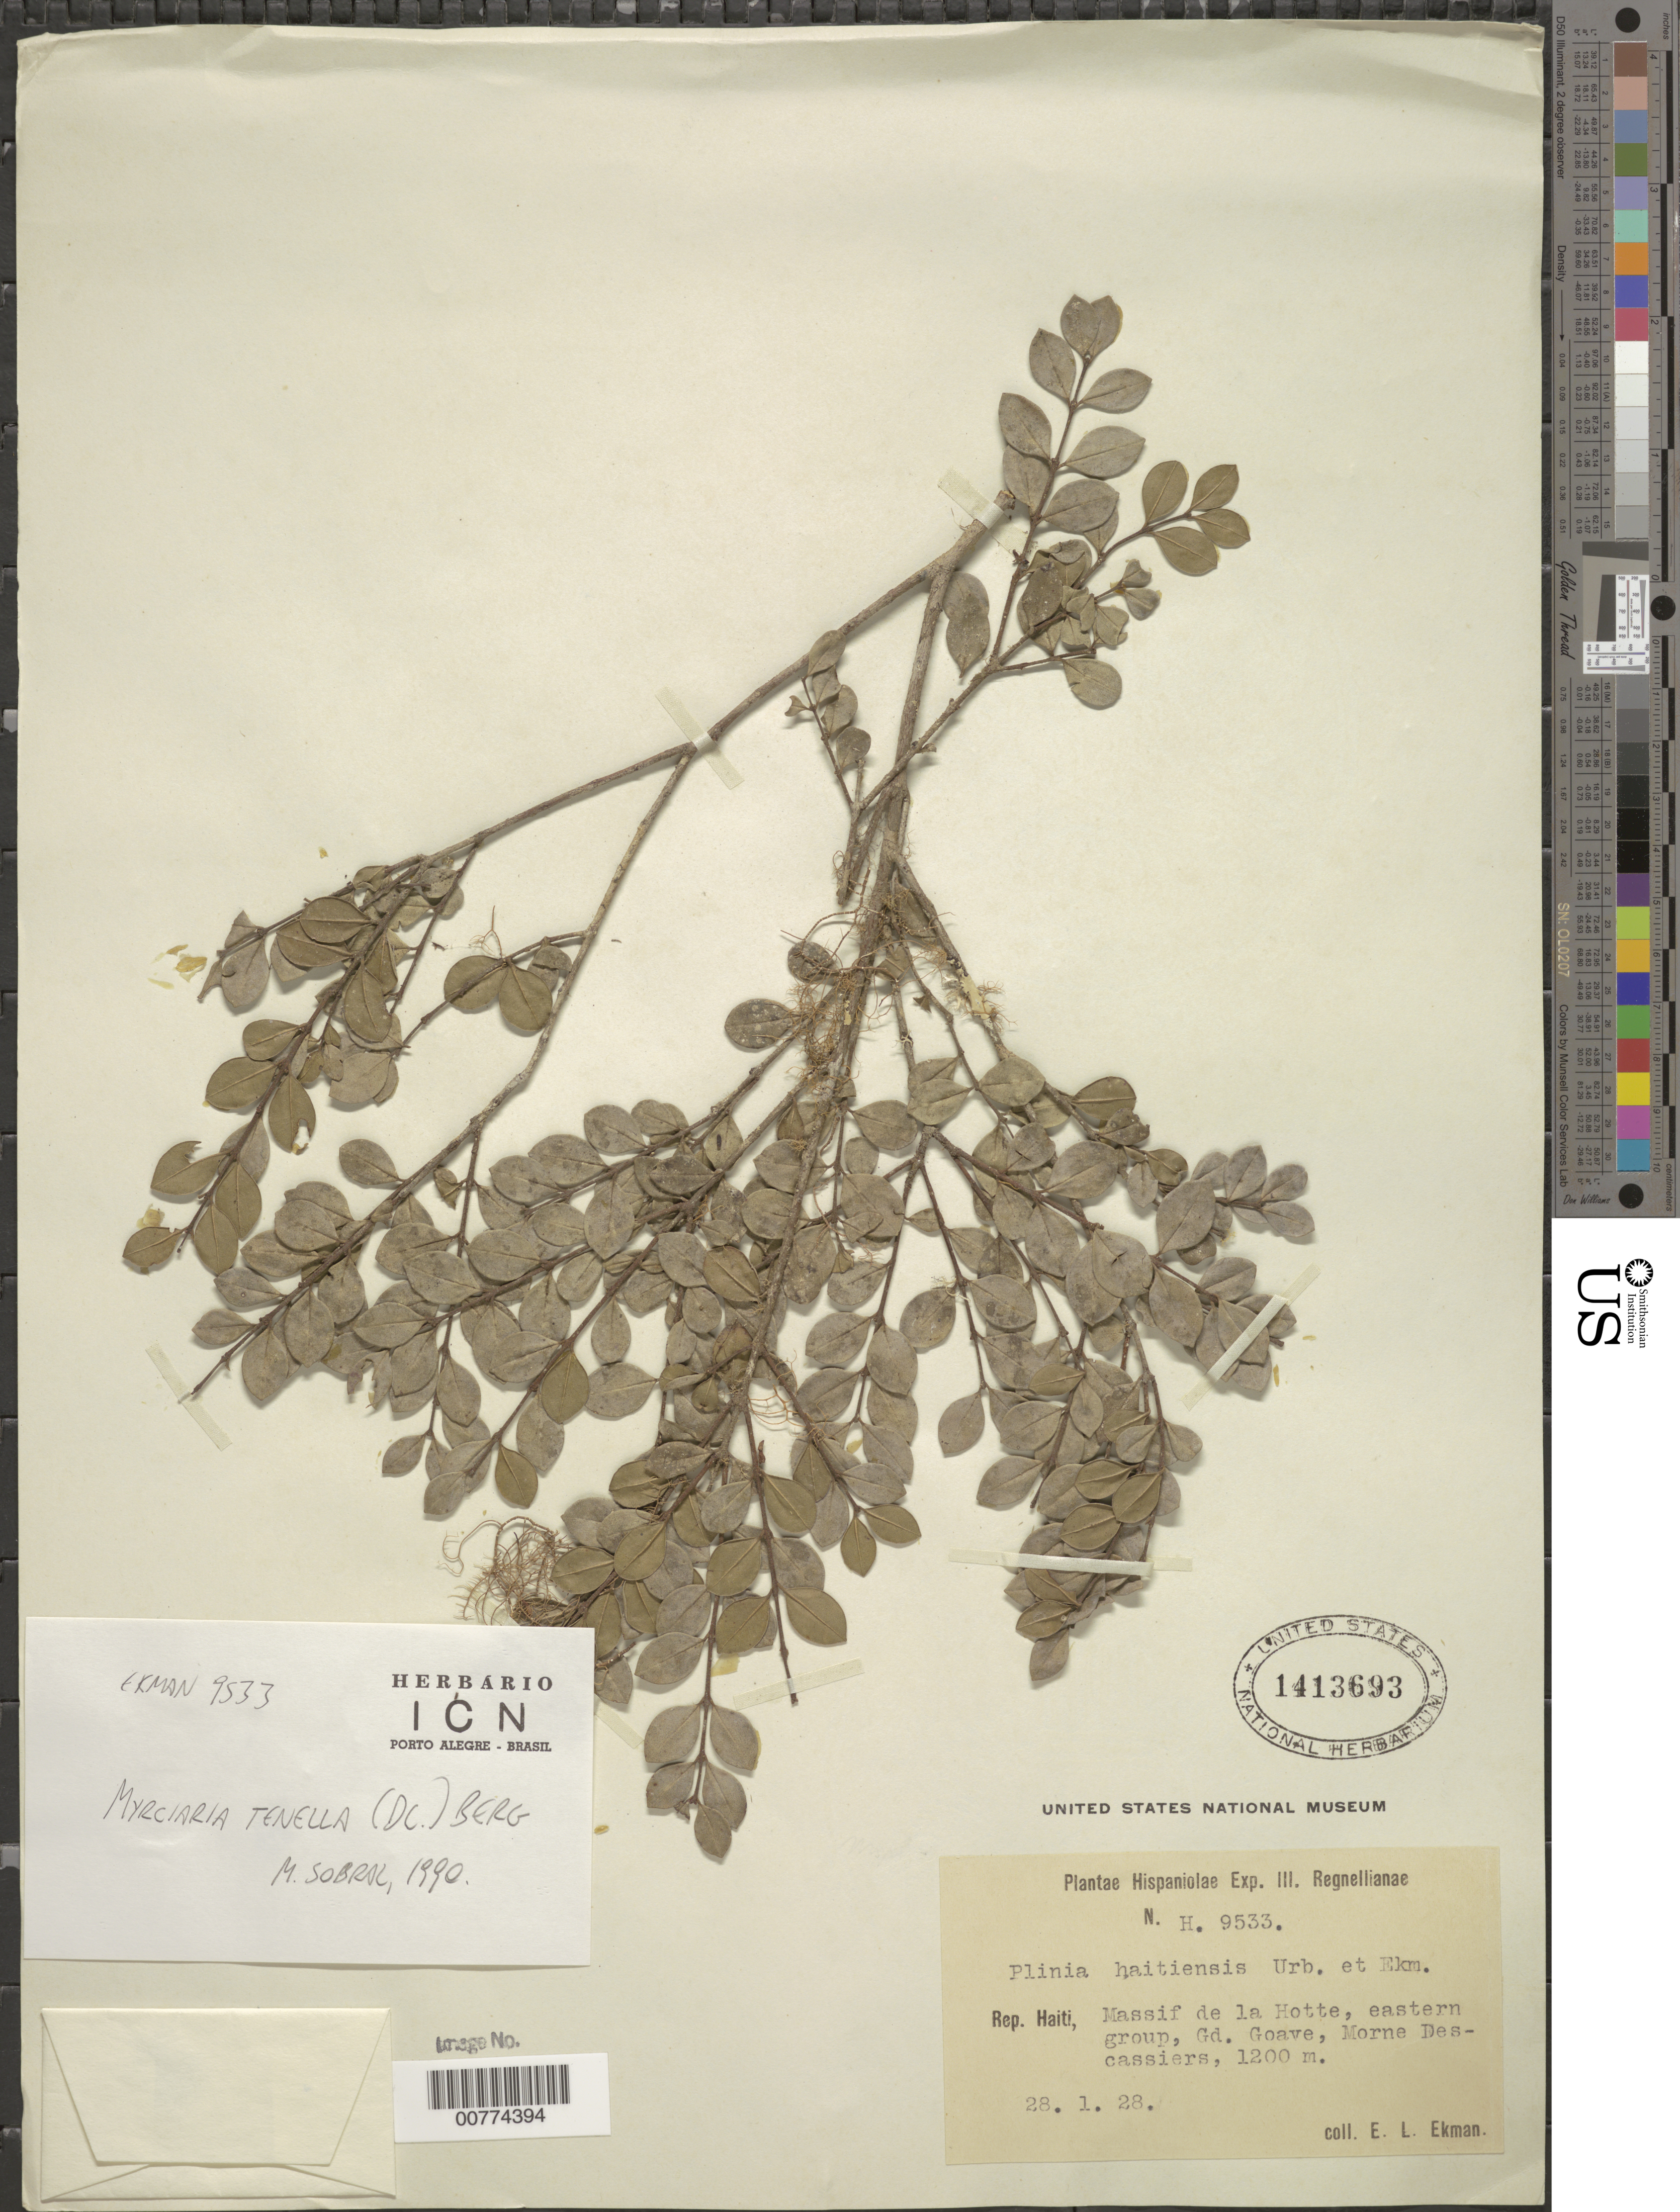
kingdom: Plantae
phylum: Tracheophyta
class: Magnoliopsida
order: Myrtales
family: Myrtaceae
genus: Myrciaria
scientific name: Myrciaria tenella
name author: (DC.) O. Berg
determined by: Sobral, M.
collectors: E. L. Ekman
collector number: H 9533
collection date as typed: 28 Jan 1928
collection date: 1928-01-28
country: Haiti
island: Hispaniola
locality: Massif de la Hotte, eastern group, Gd. Goave, Morne Descassiers.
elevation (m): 1200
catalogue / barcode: US 1413693